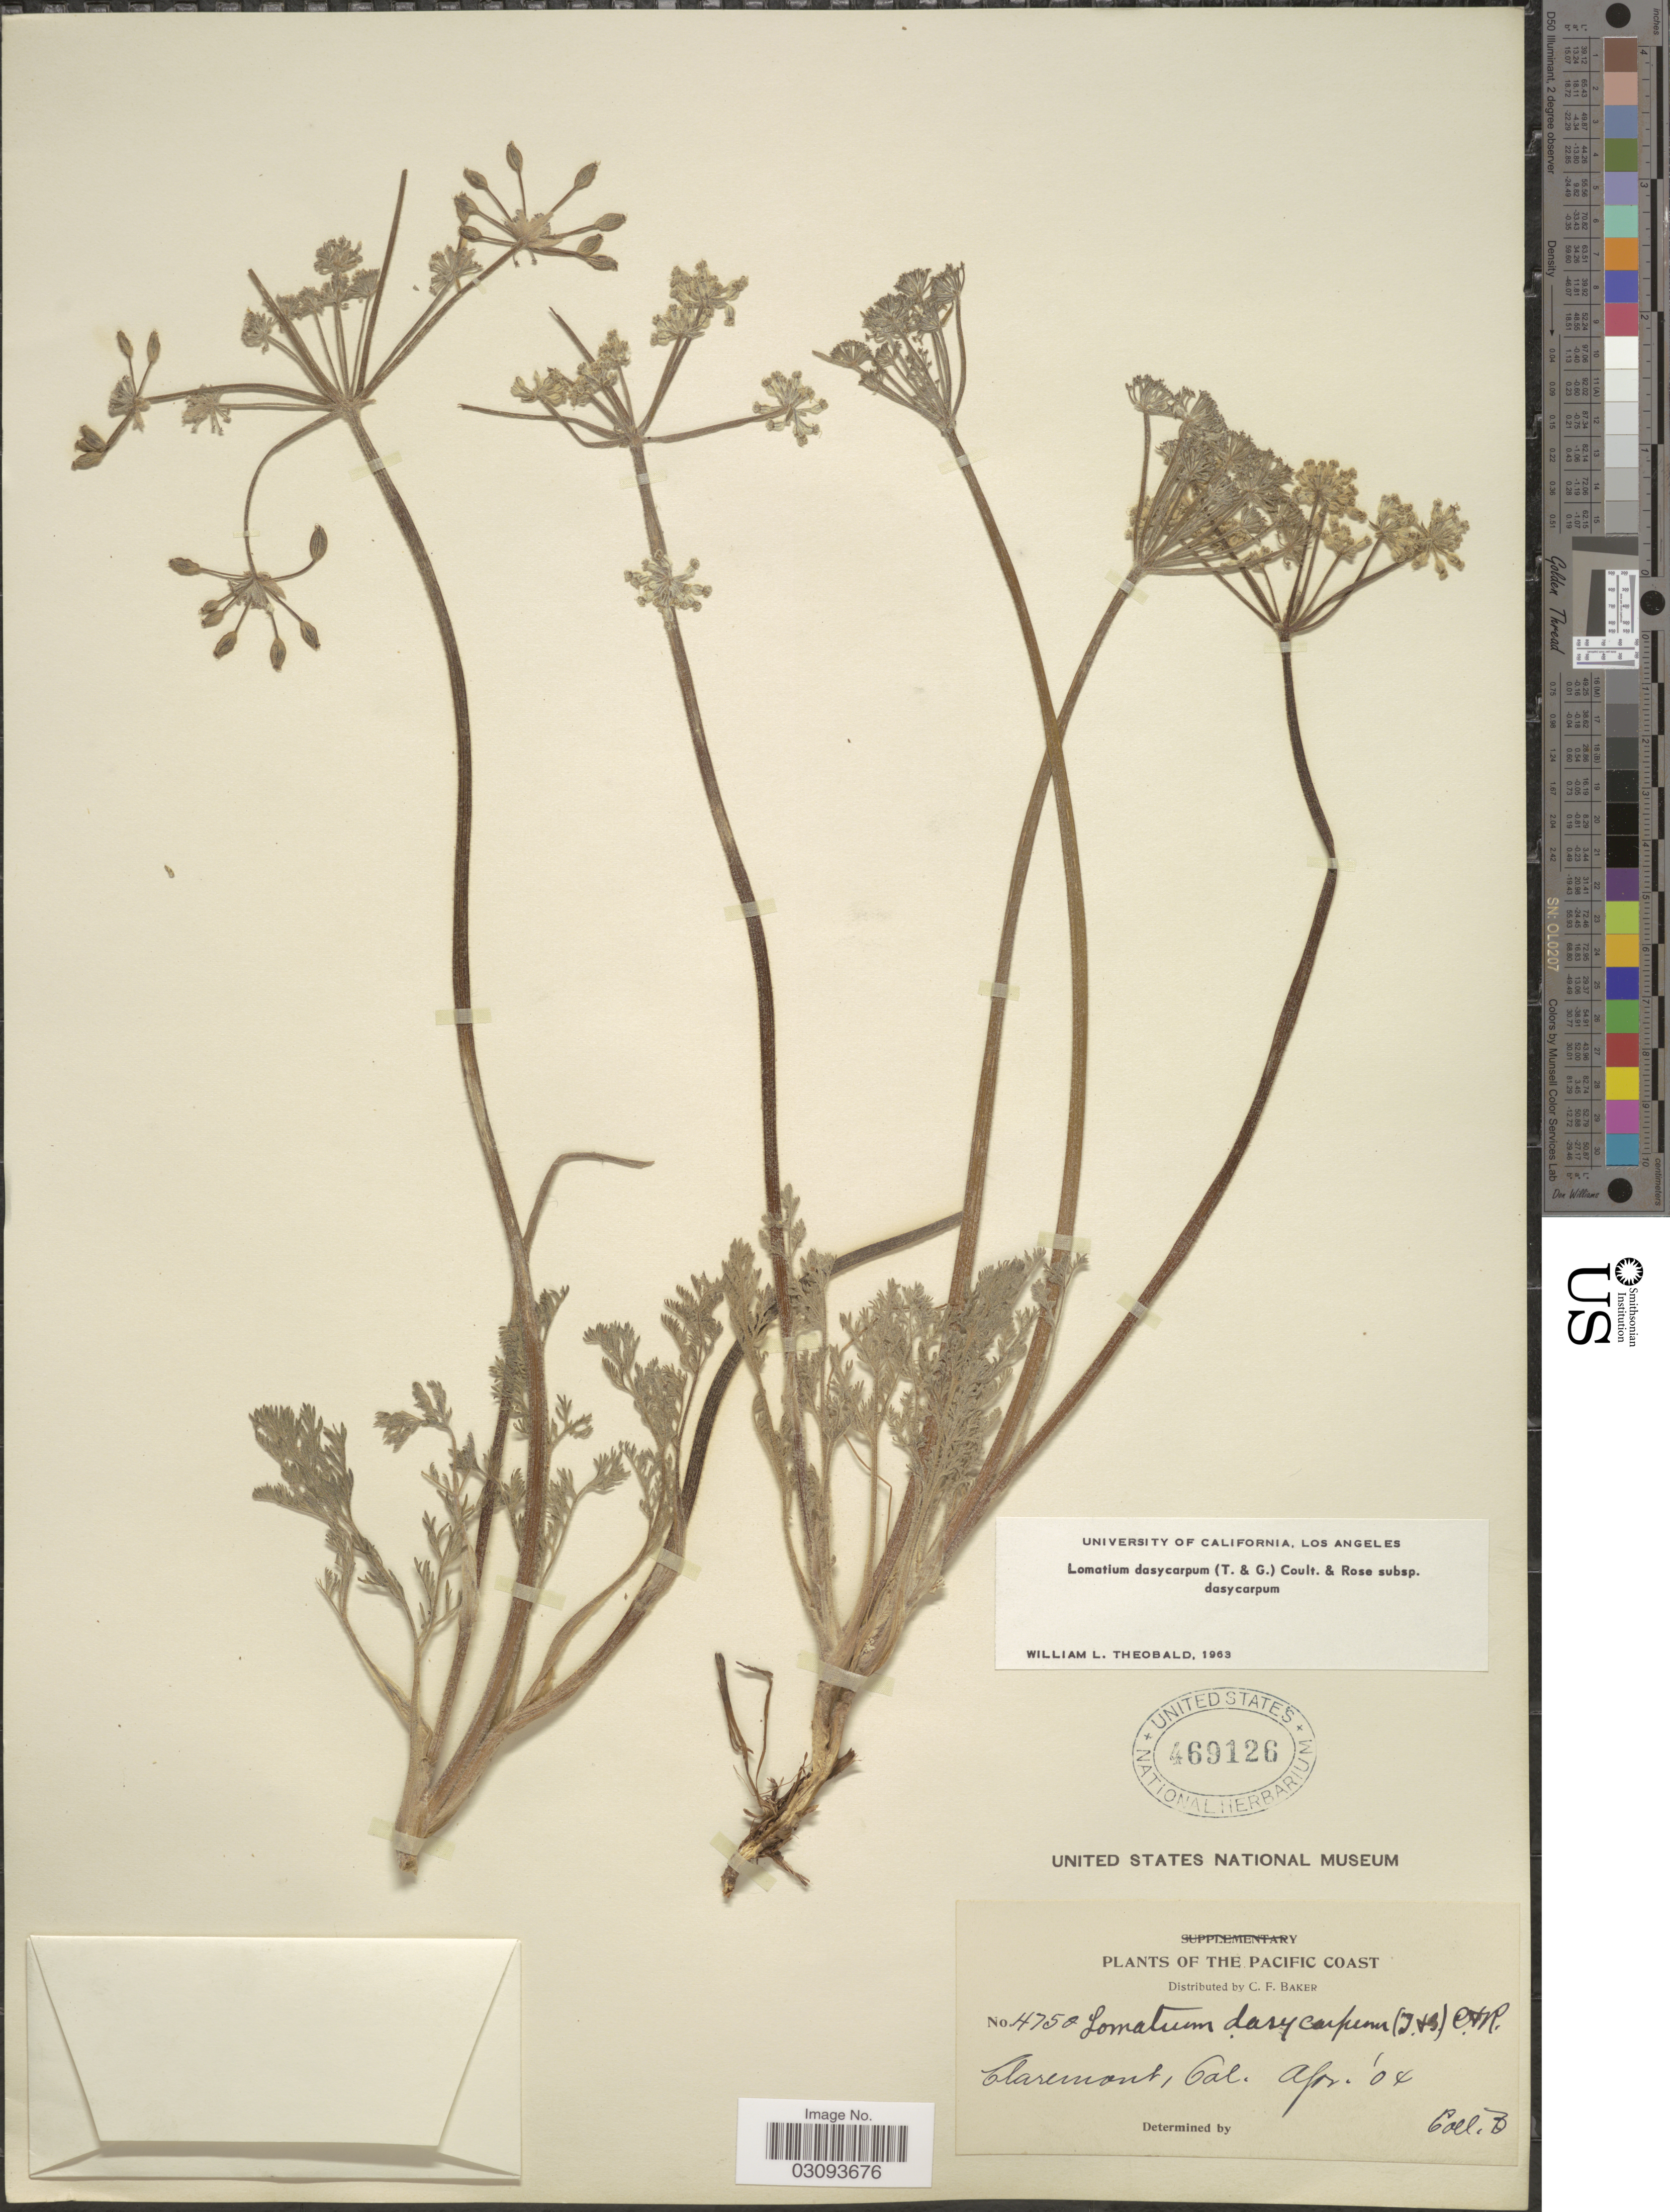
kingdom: Plantae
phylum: Tracheophyta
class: Magnoliopsida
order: Apiales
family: Apiaceae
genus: Lomatium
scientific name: Lomatium dasycarpum subsp. dasycarpum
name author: (Torr.) J.M. Coult. & Rose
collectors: C. F. Baker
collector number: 4750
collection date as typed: Transcribed d/m/y: /4/4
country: United States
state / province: California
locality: The Pacific Coast. Claremont.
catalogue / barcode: US 469126